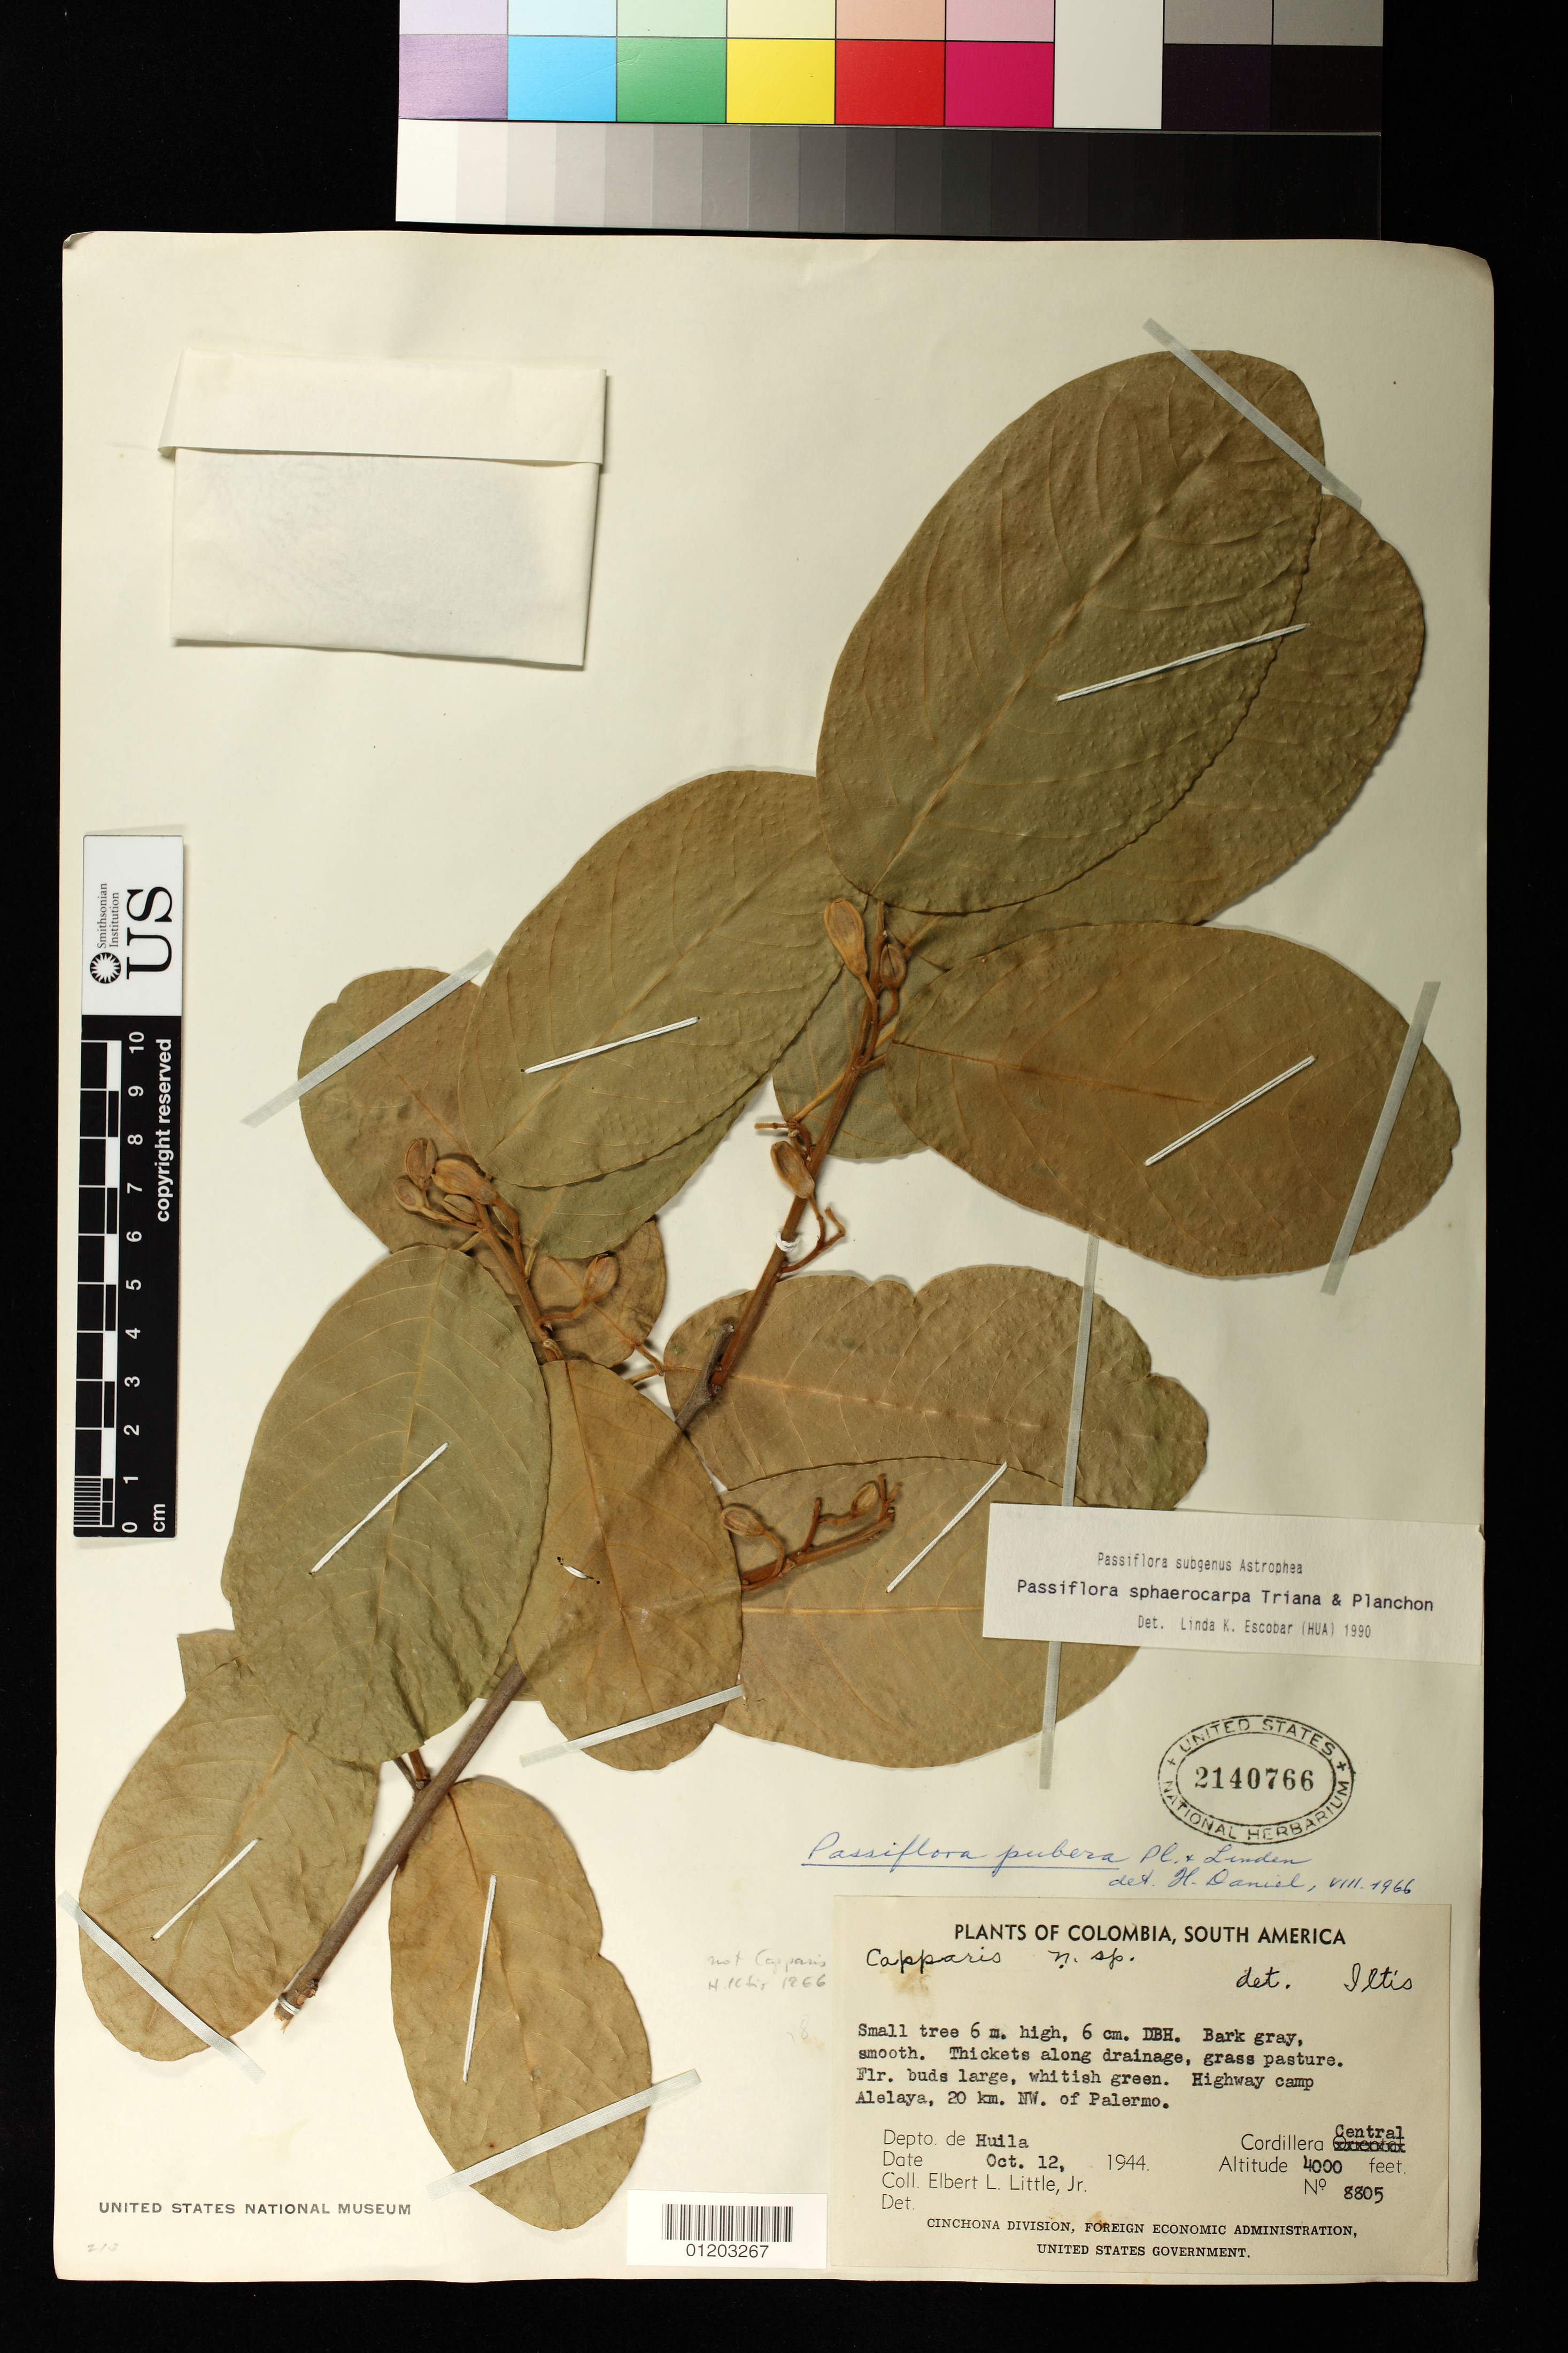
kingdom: Plantae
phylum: Tracheophyta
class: Magnoliopsida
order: Malpighiales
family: Passifloraceae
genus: Passiflora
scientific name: Passiflora sphaerocarpa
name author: Triana & Planch.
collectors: E. L. Little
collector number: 8805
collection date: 1944-10-12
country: Colombia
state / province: Huila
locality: Highway camp Alelaya, 20 km. NW. of Palermo. Depto. de Huila. Cordillera Central.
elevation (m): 1219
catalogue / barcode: US 2140766